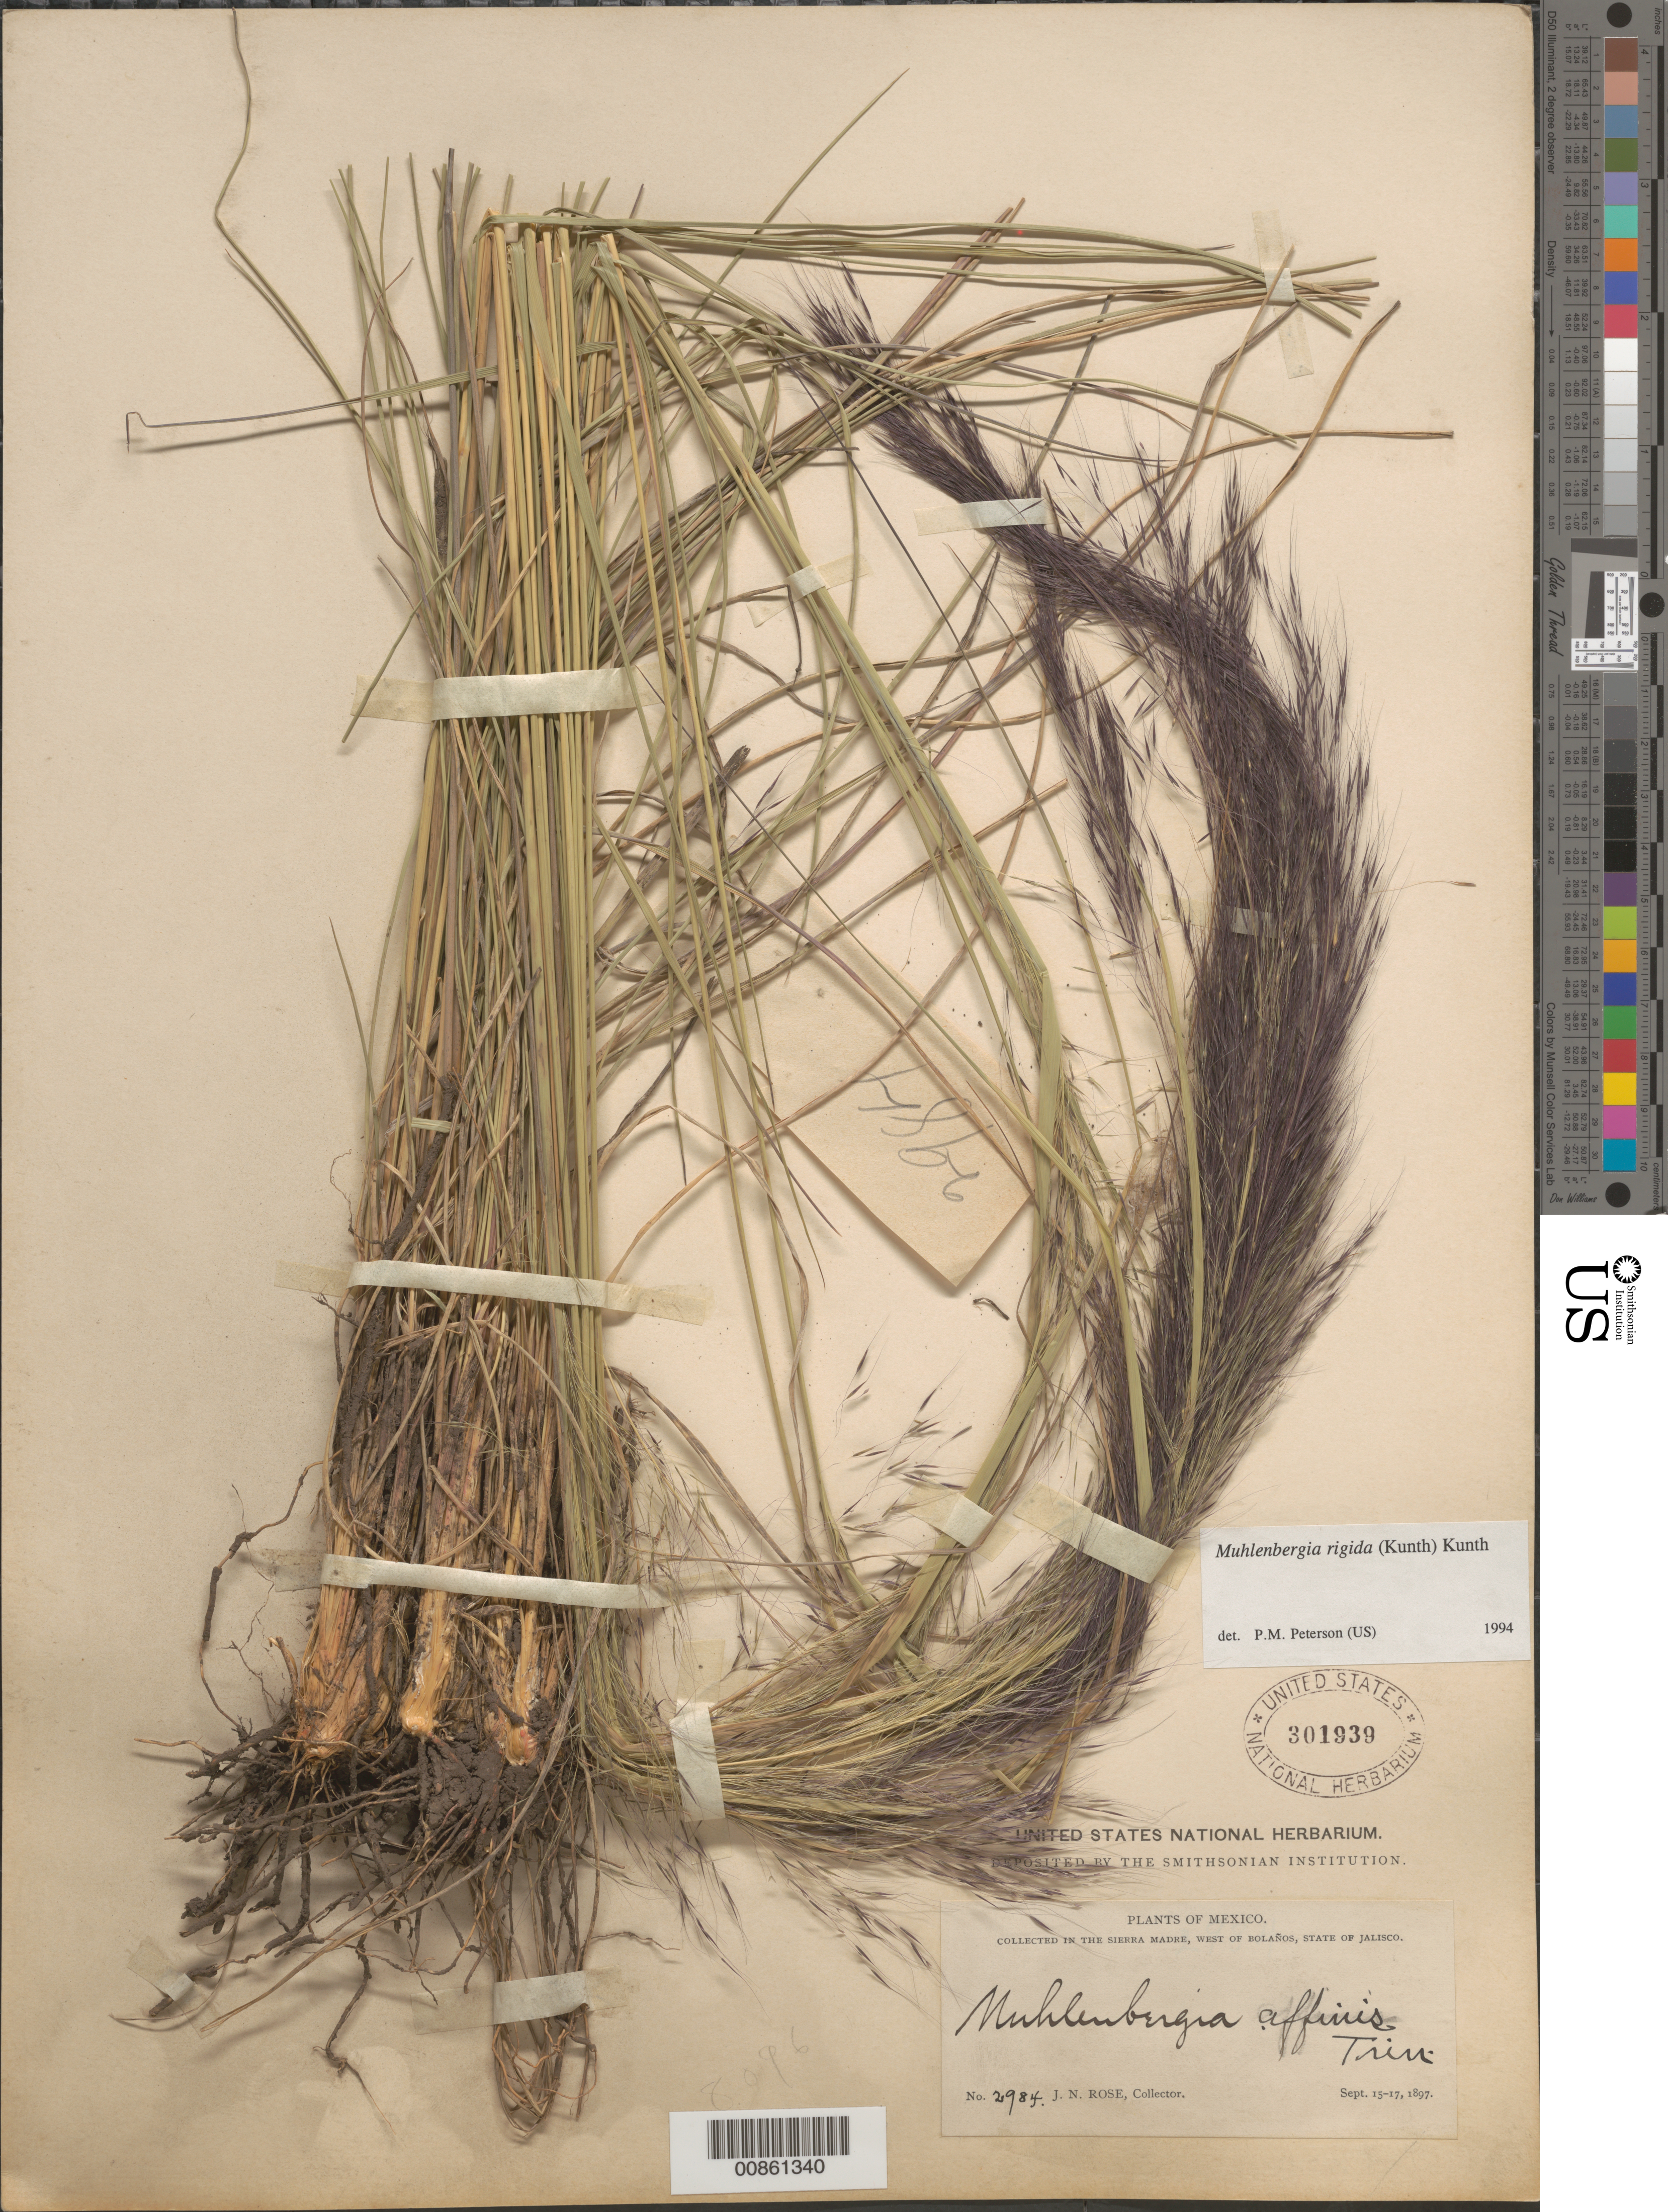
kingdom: Plantae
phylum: Tracheophyta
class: Liliopsida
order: Poales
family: Poaceae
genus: Muhlenbergia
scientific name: Muhlenbergia rigida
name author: (Kunth) Kunth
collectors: J. N. Rose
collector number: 2984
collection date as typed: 15 Sep 1897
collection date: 1897-09-15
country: Mexico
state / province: Jalisco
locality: W of Bolanios, Jal.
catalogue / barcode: US 301939